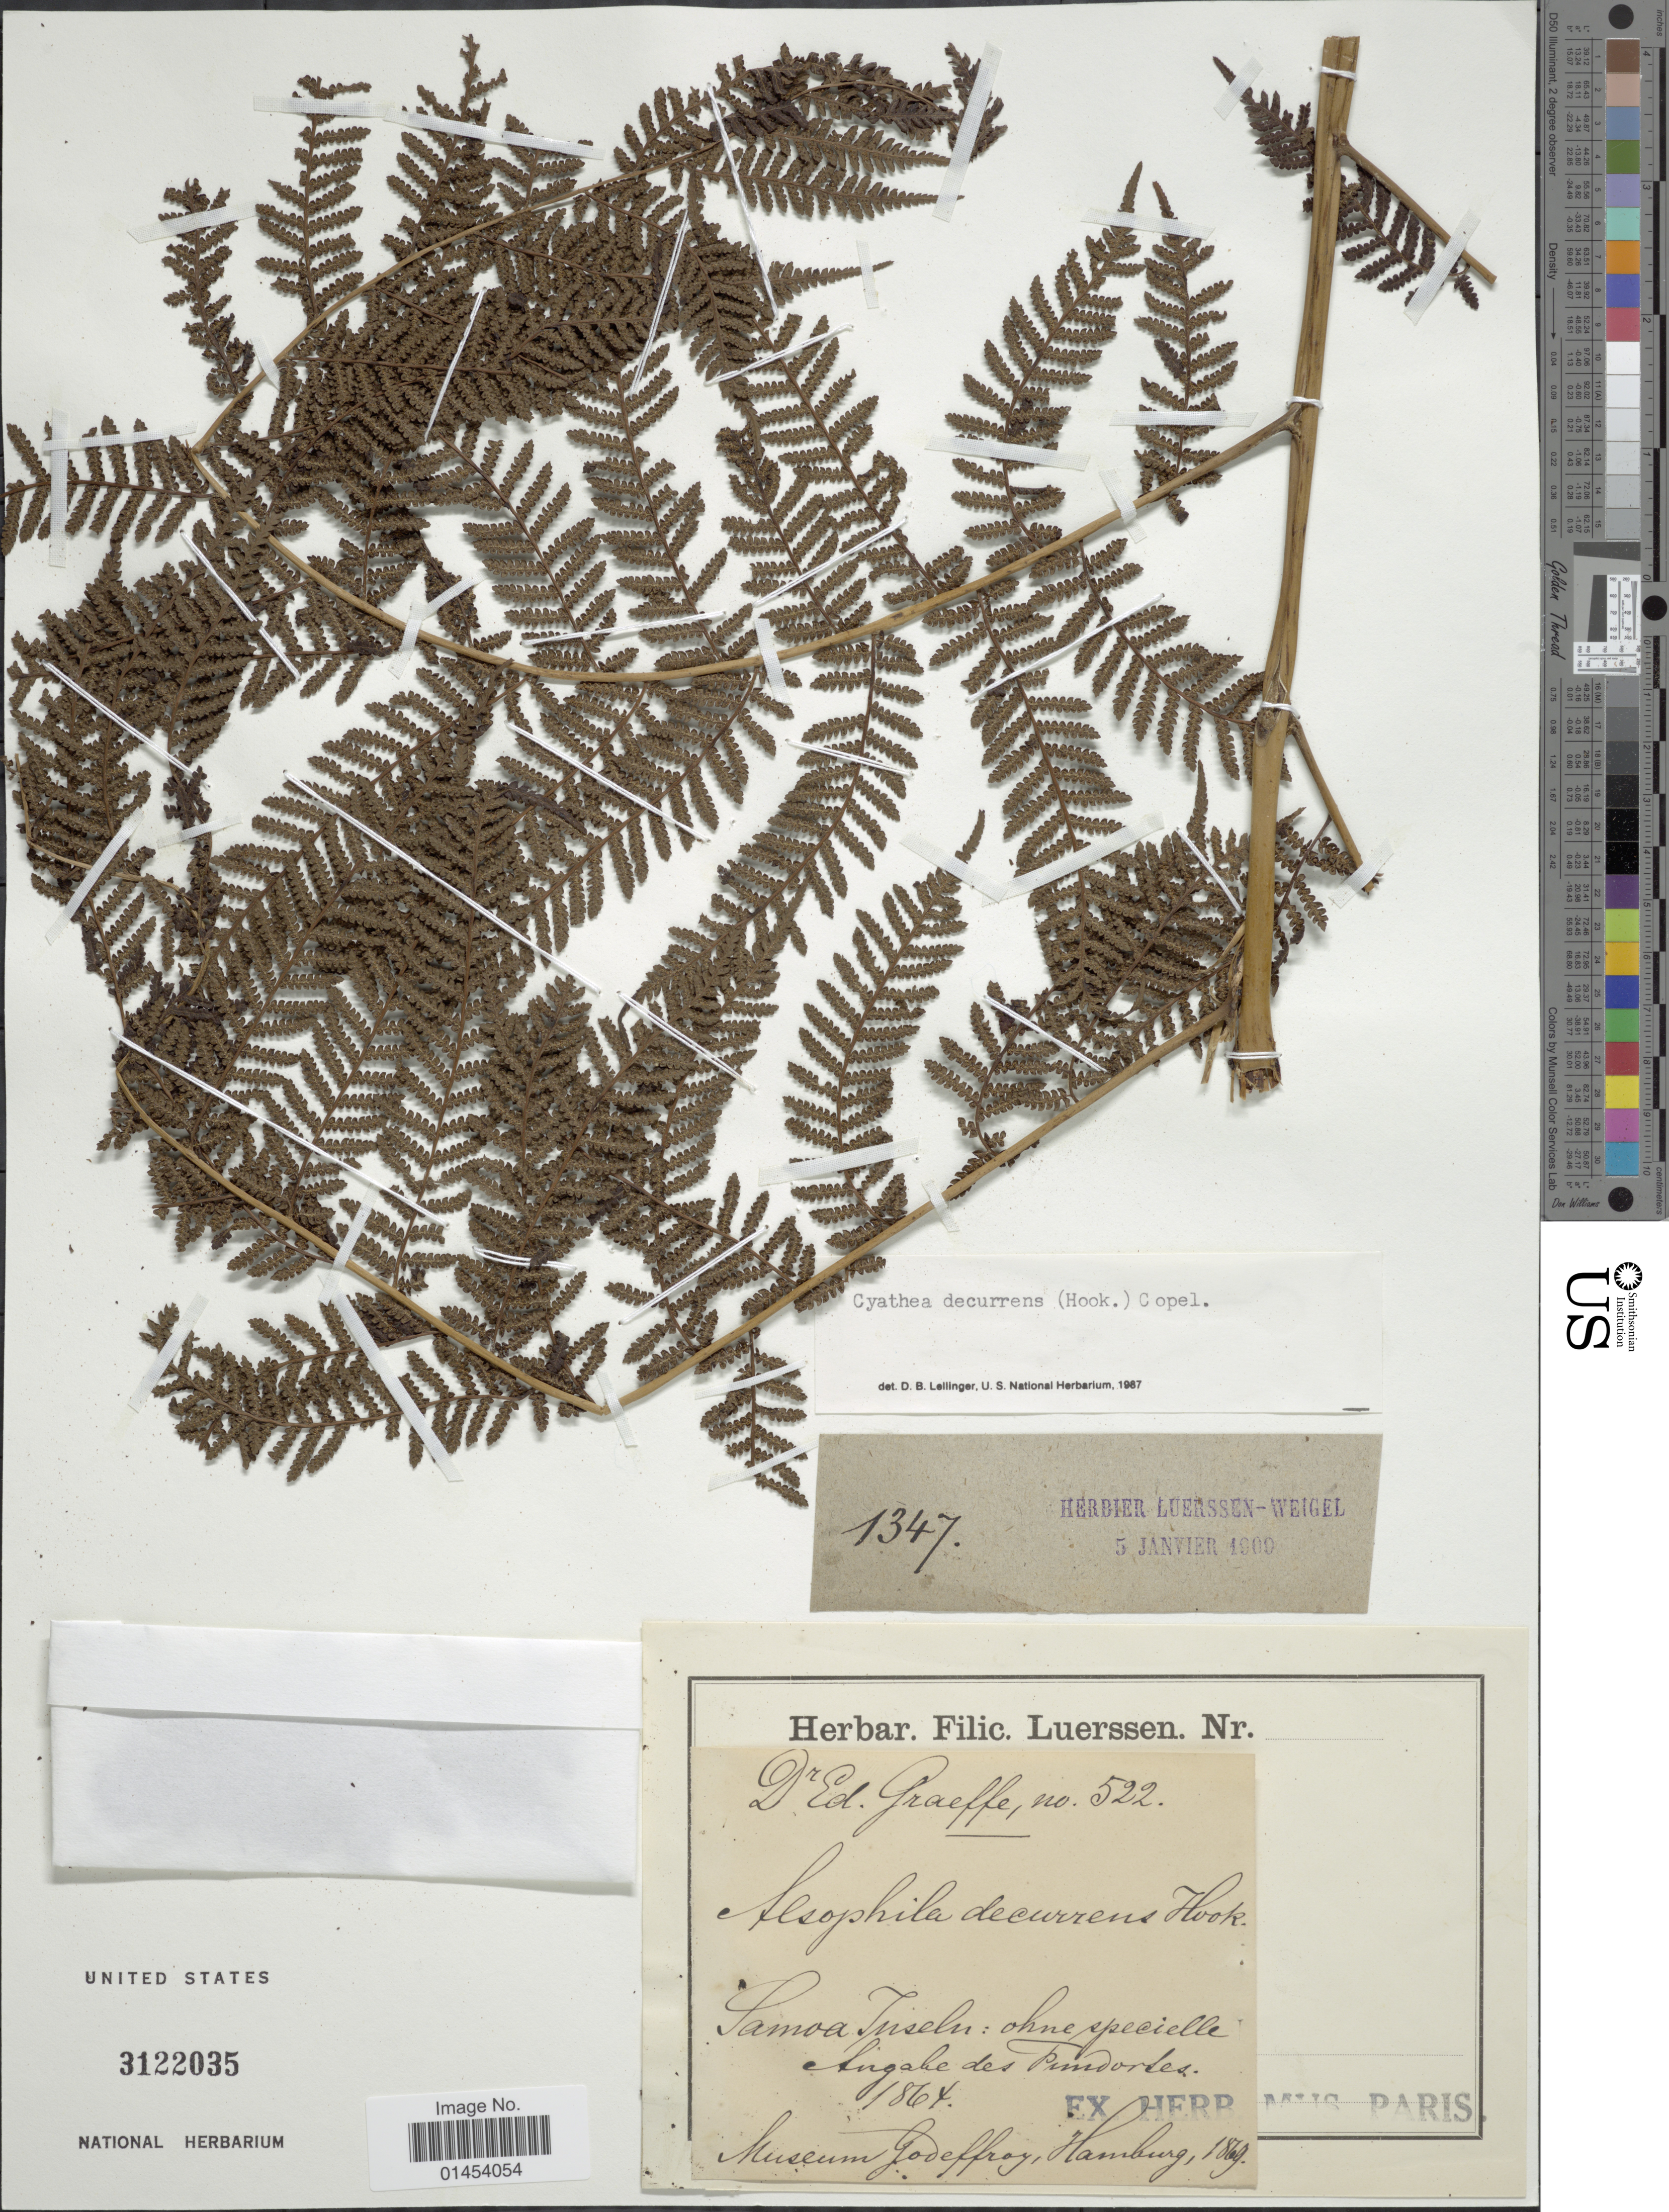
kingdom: Plantae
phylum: Tracheophyta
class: Polypodiopsida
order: Cyatheales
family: Cyatheaceae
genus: Cyathea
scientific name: Cyathea decurrens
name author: (Hook.) Copel.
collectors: E. Graeffe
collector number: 522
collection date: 1864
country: Samoa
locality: Samoa Inseln: ohne specielle tingalie des Pimdordes [interpreted]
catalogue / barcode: US 3122035